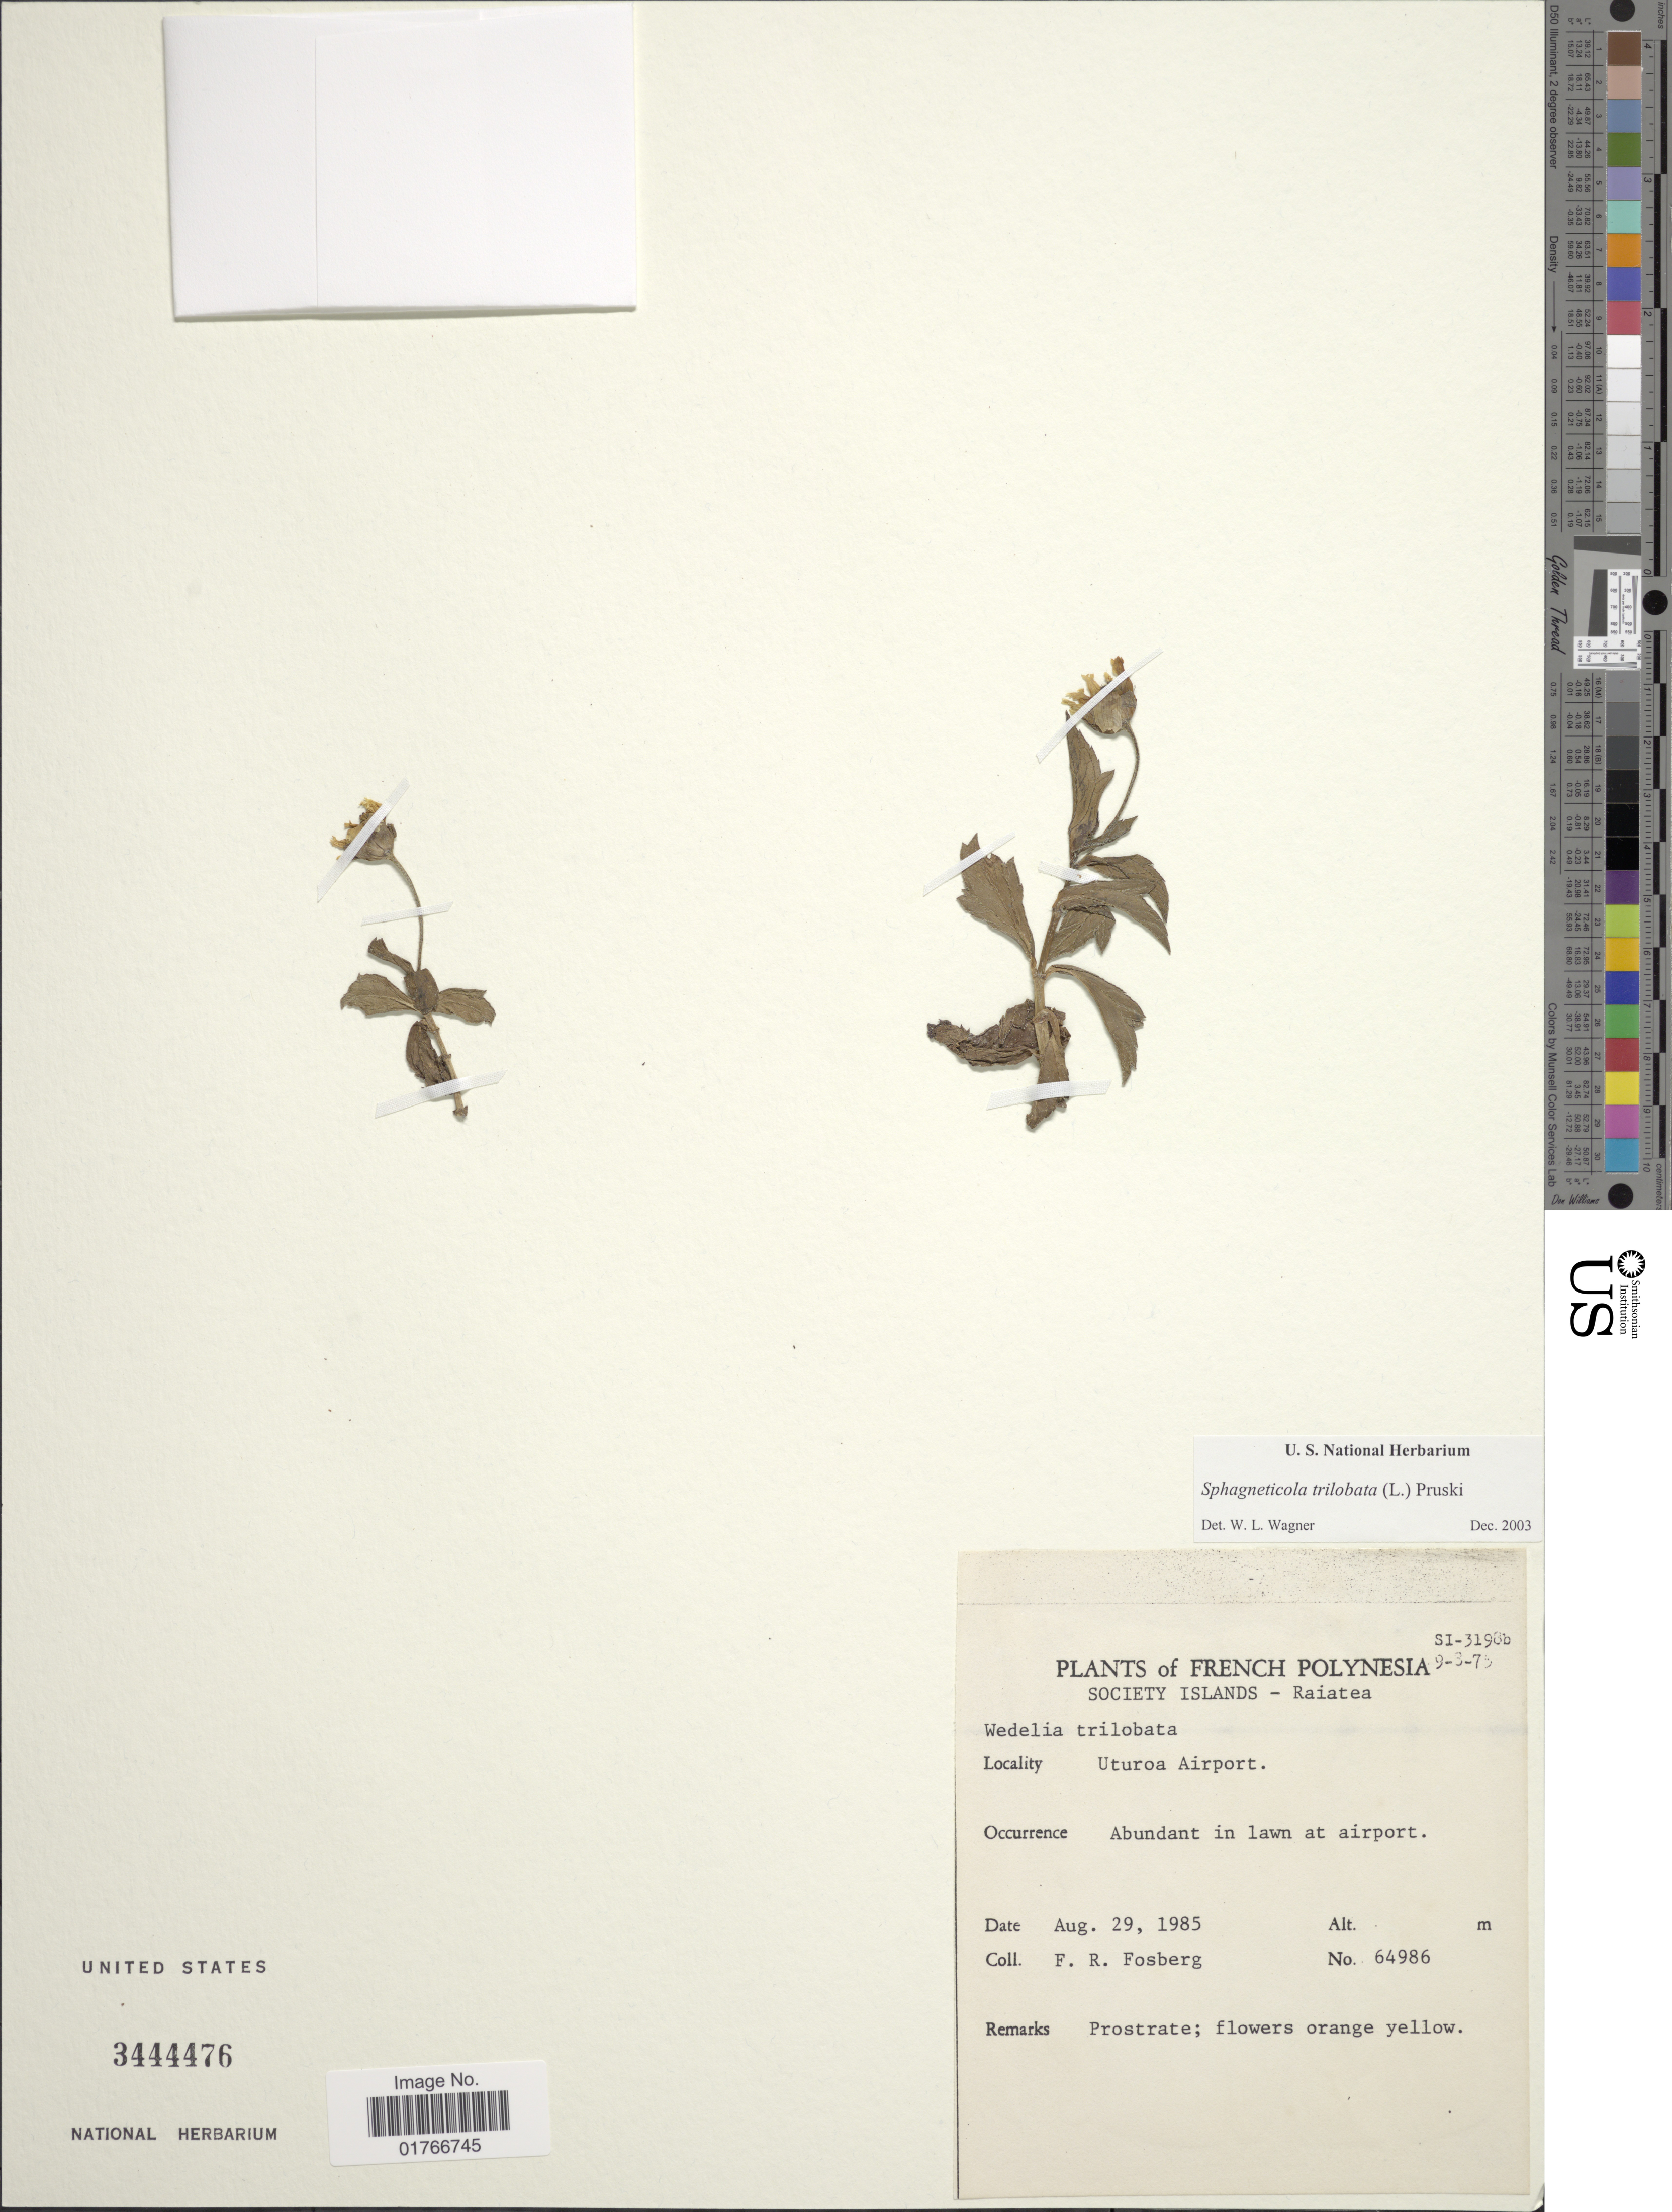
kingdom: Plantae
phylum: Tracheophyta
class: Magnoliopsida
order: Asterales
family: Asteraceae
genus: Sphagneticola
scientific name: Sphagneticola trilobata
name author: (L.) Pruski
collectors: F. R. Fosberg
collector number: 64986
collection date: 1985-08-29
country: French Polynesia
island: Raiatea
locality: Society Islands-Raiatea, Uturoa Airport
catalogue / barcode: US 3444476